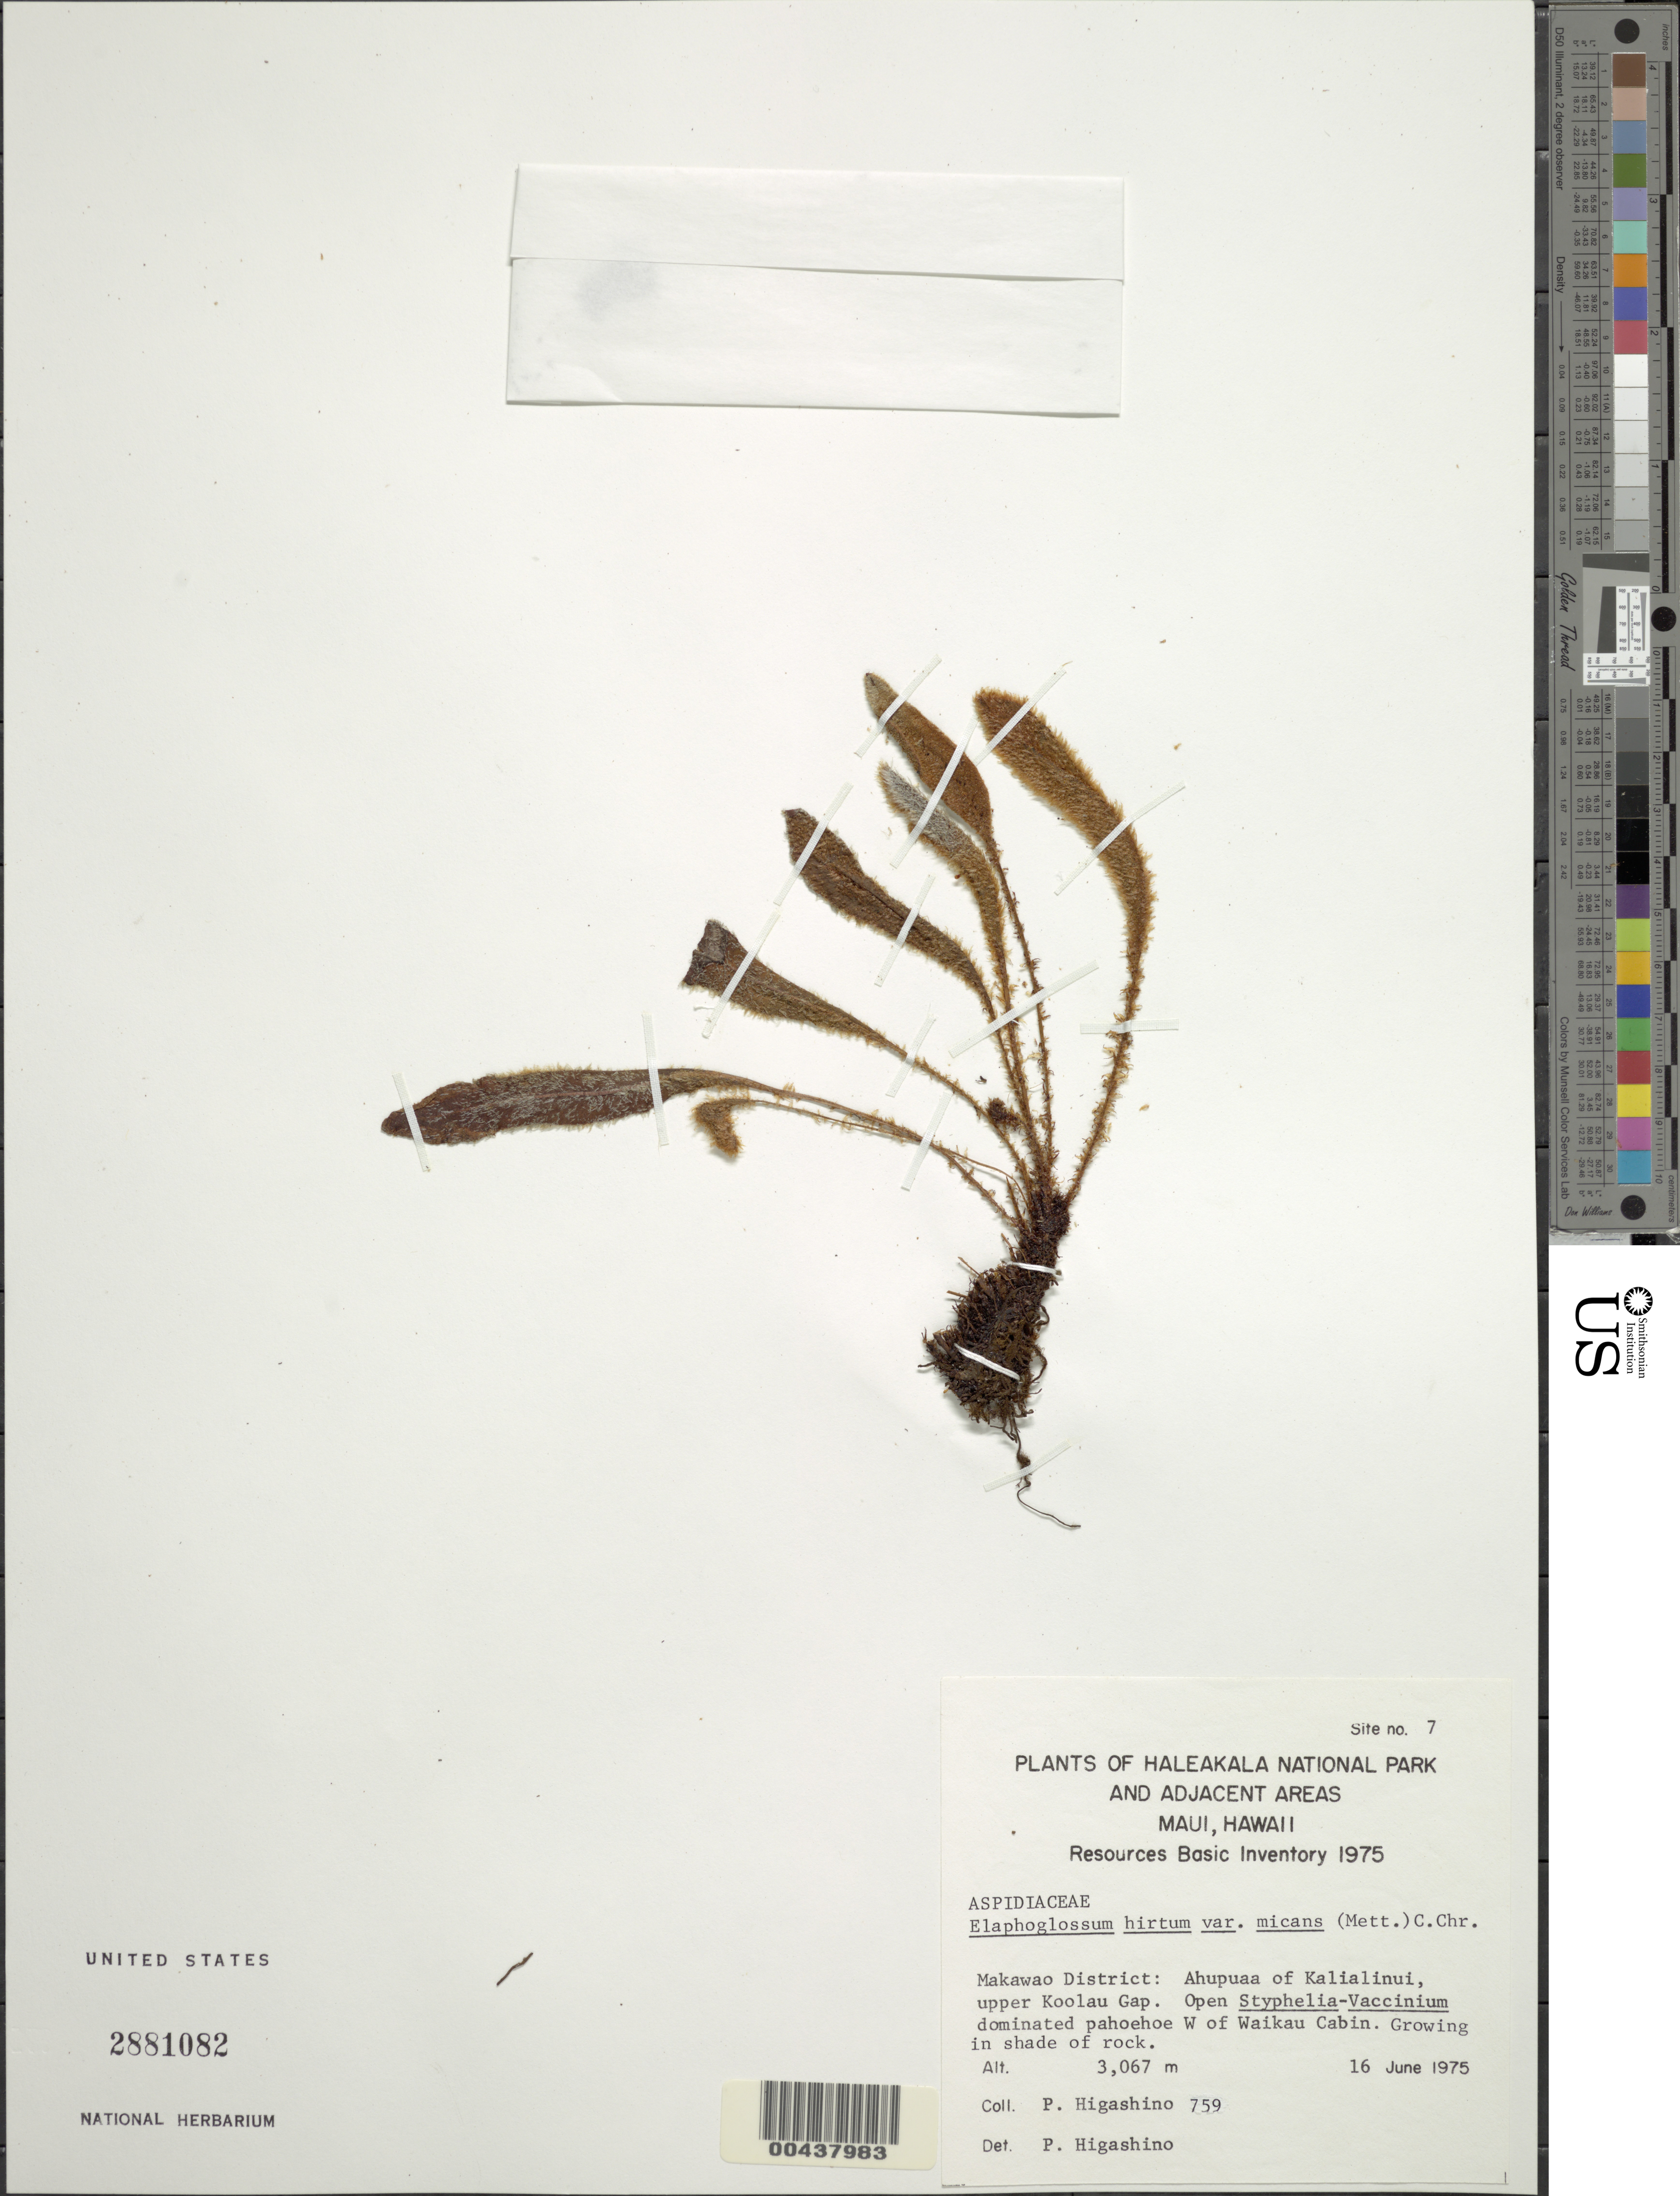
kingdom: Plantae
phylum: Tracheophyta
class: Polypodiopsida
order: Polypodiales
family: Dryopteridaceae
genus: Elaphoglossum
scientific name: Elaphoglossum hirtum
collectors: P. Higashino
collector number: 759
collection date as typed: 16 Jun 1975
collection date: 1975-06-16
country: United States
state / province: Hawaii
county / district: Maui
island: Maui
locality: Makawao District; Ahupuaa of Kalialinui, upper Koolau Gap, W of Waikau Cabin, Haleakala National Park and adjacent areas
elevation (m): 3067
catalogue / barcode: US 2881082